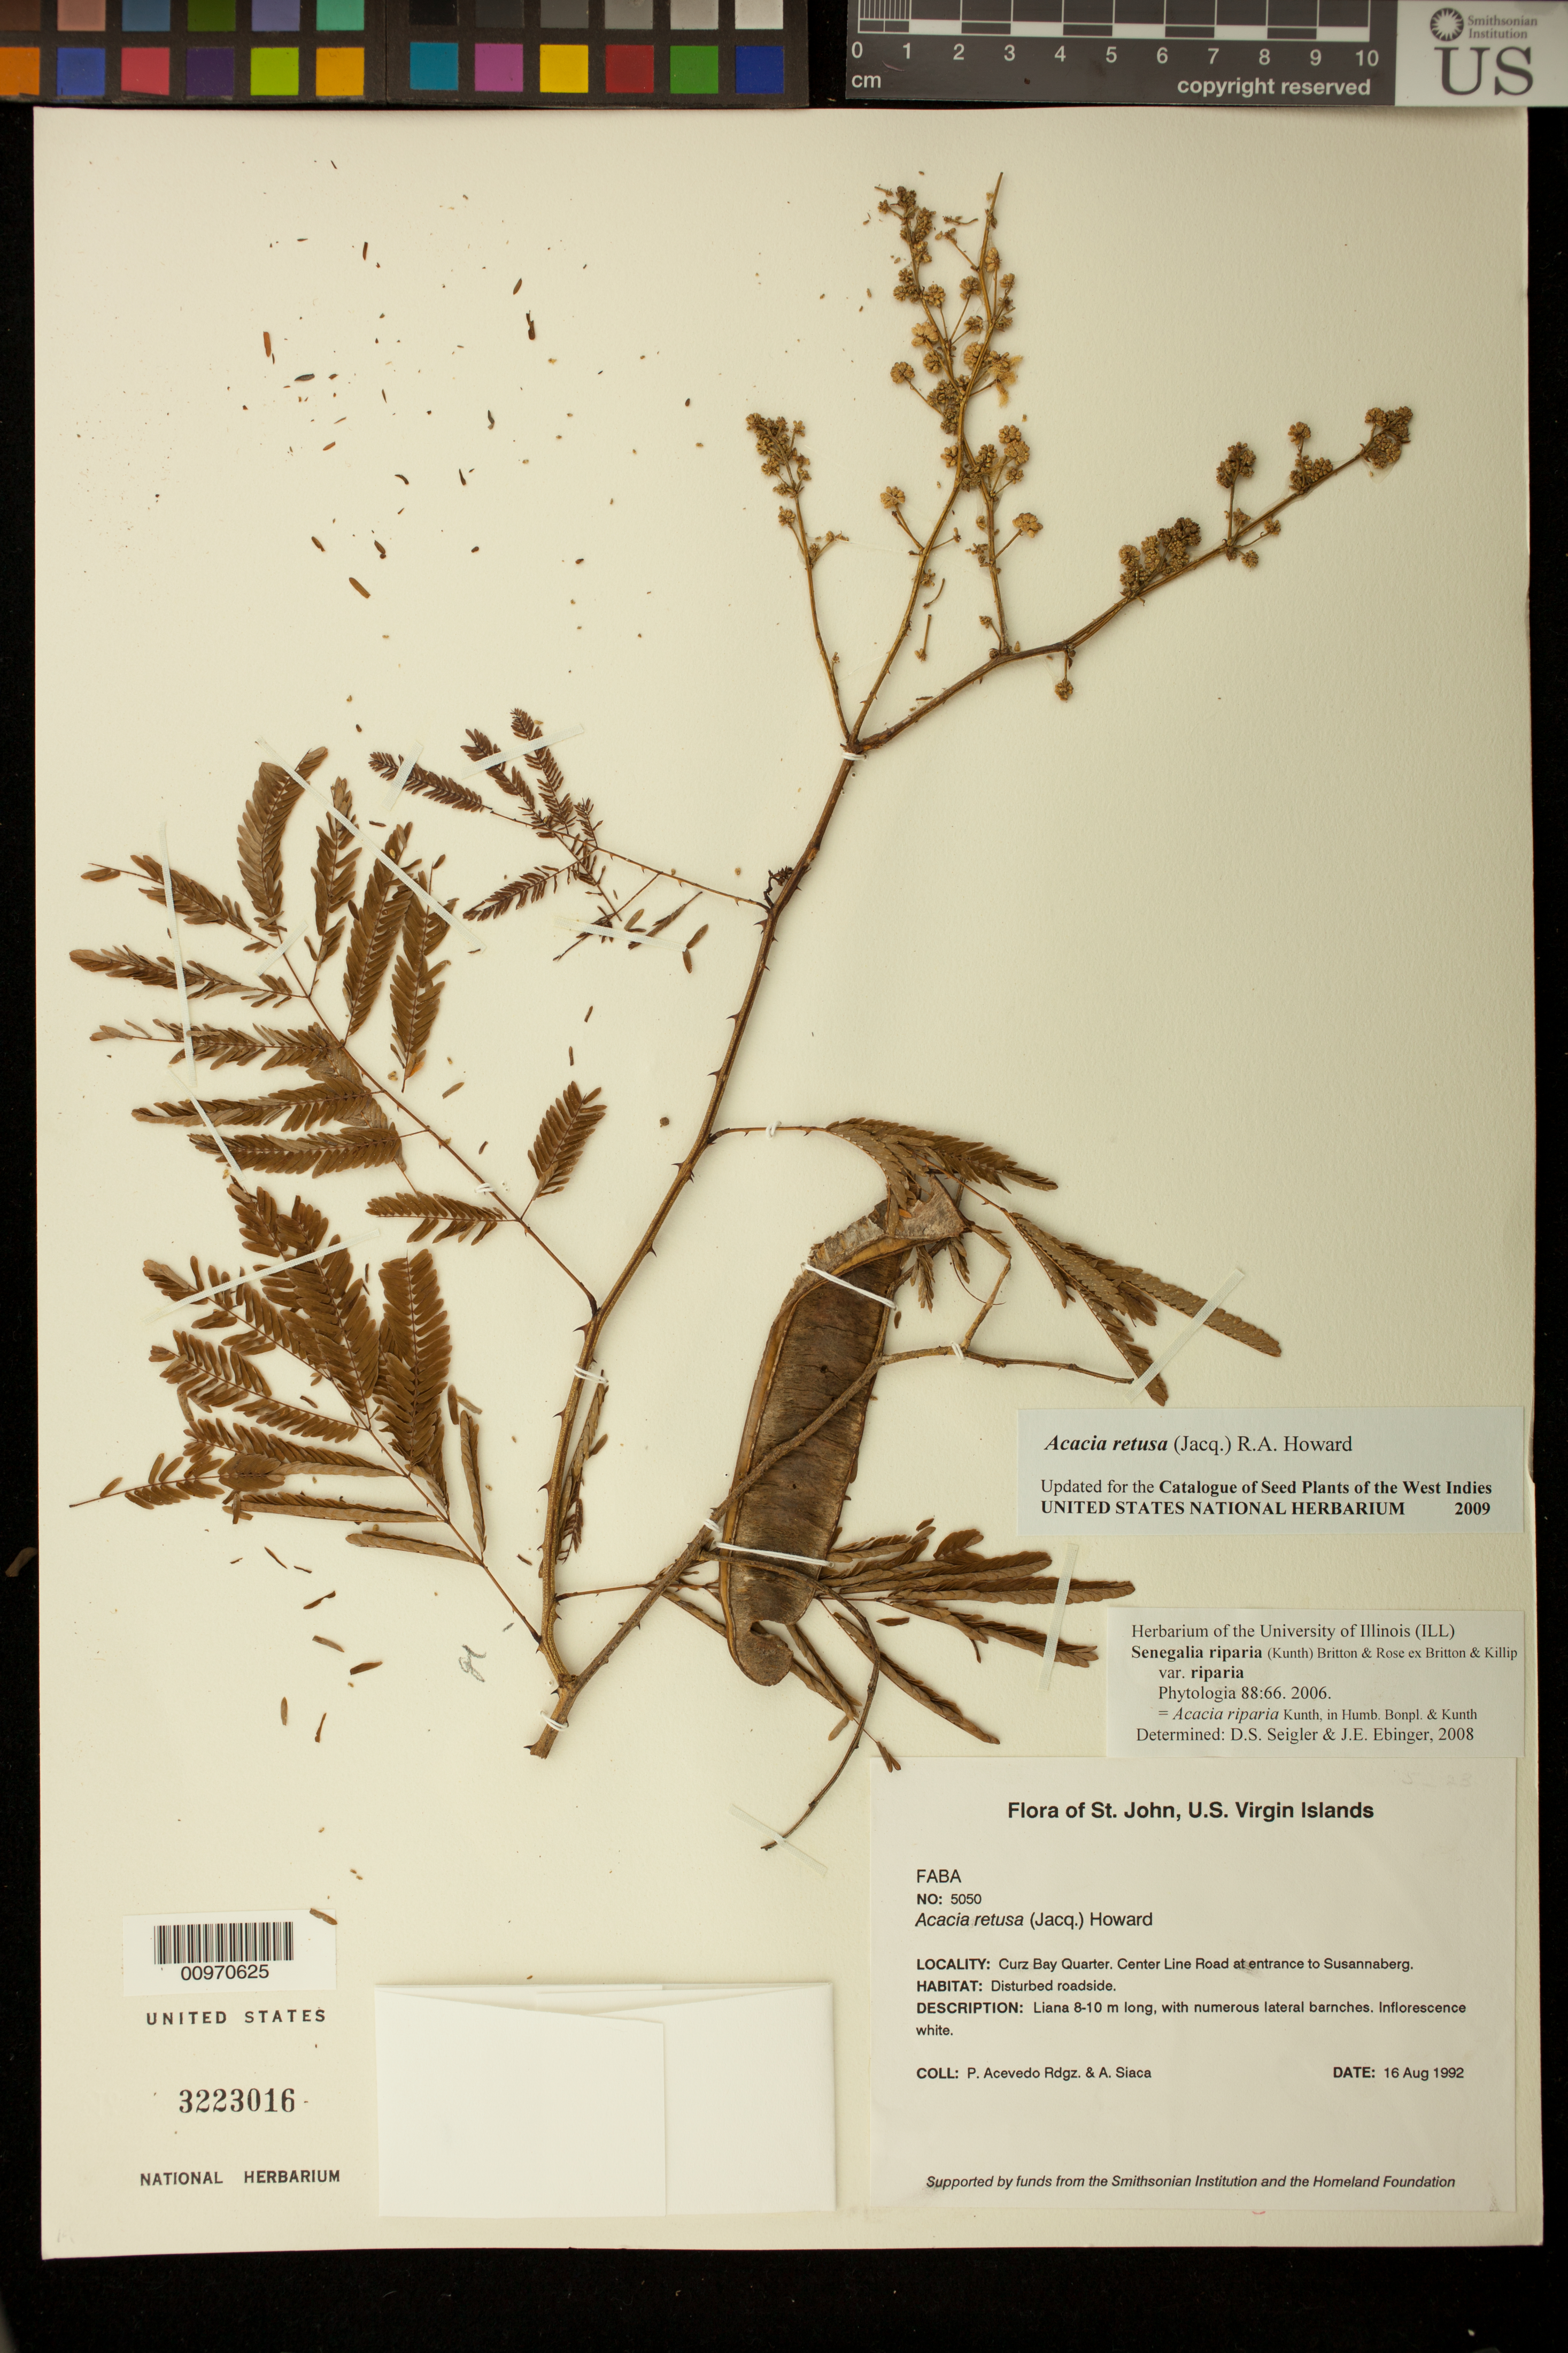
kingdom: Plantae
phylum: Tracheophyta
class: Magnoliopsida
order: Fabales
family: Fabaceae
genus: Senegalia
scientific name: Senegalia riparia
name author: (Kunth) Britton & Rose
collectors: P. Acevedo-Rodr. & A. Siaca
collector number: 5050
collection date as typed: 16 Aug 1992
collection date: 1992-08-16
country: U.S. Virgin Islands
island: St. John I.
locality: Cruz Bay Quarter, Center Line Road at entrance to Susannaberg.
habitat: Disturbed roadside.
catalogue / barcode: US 3223016